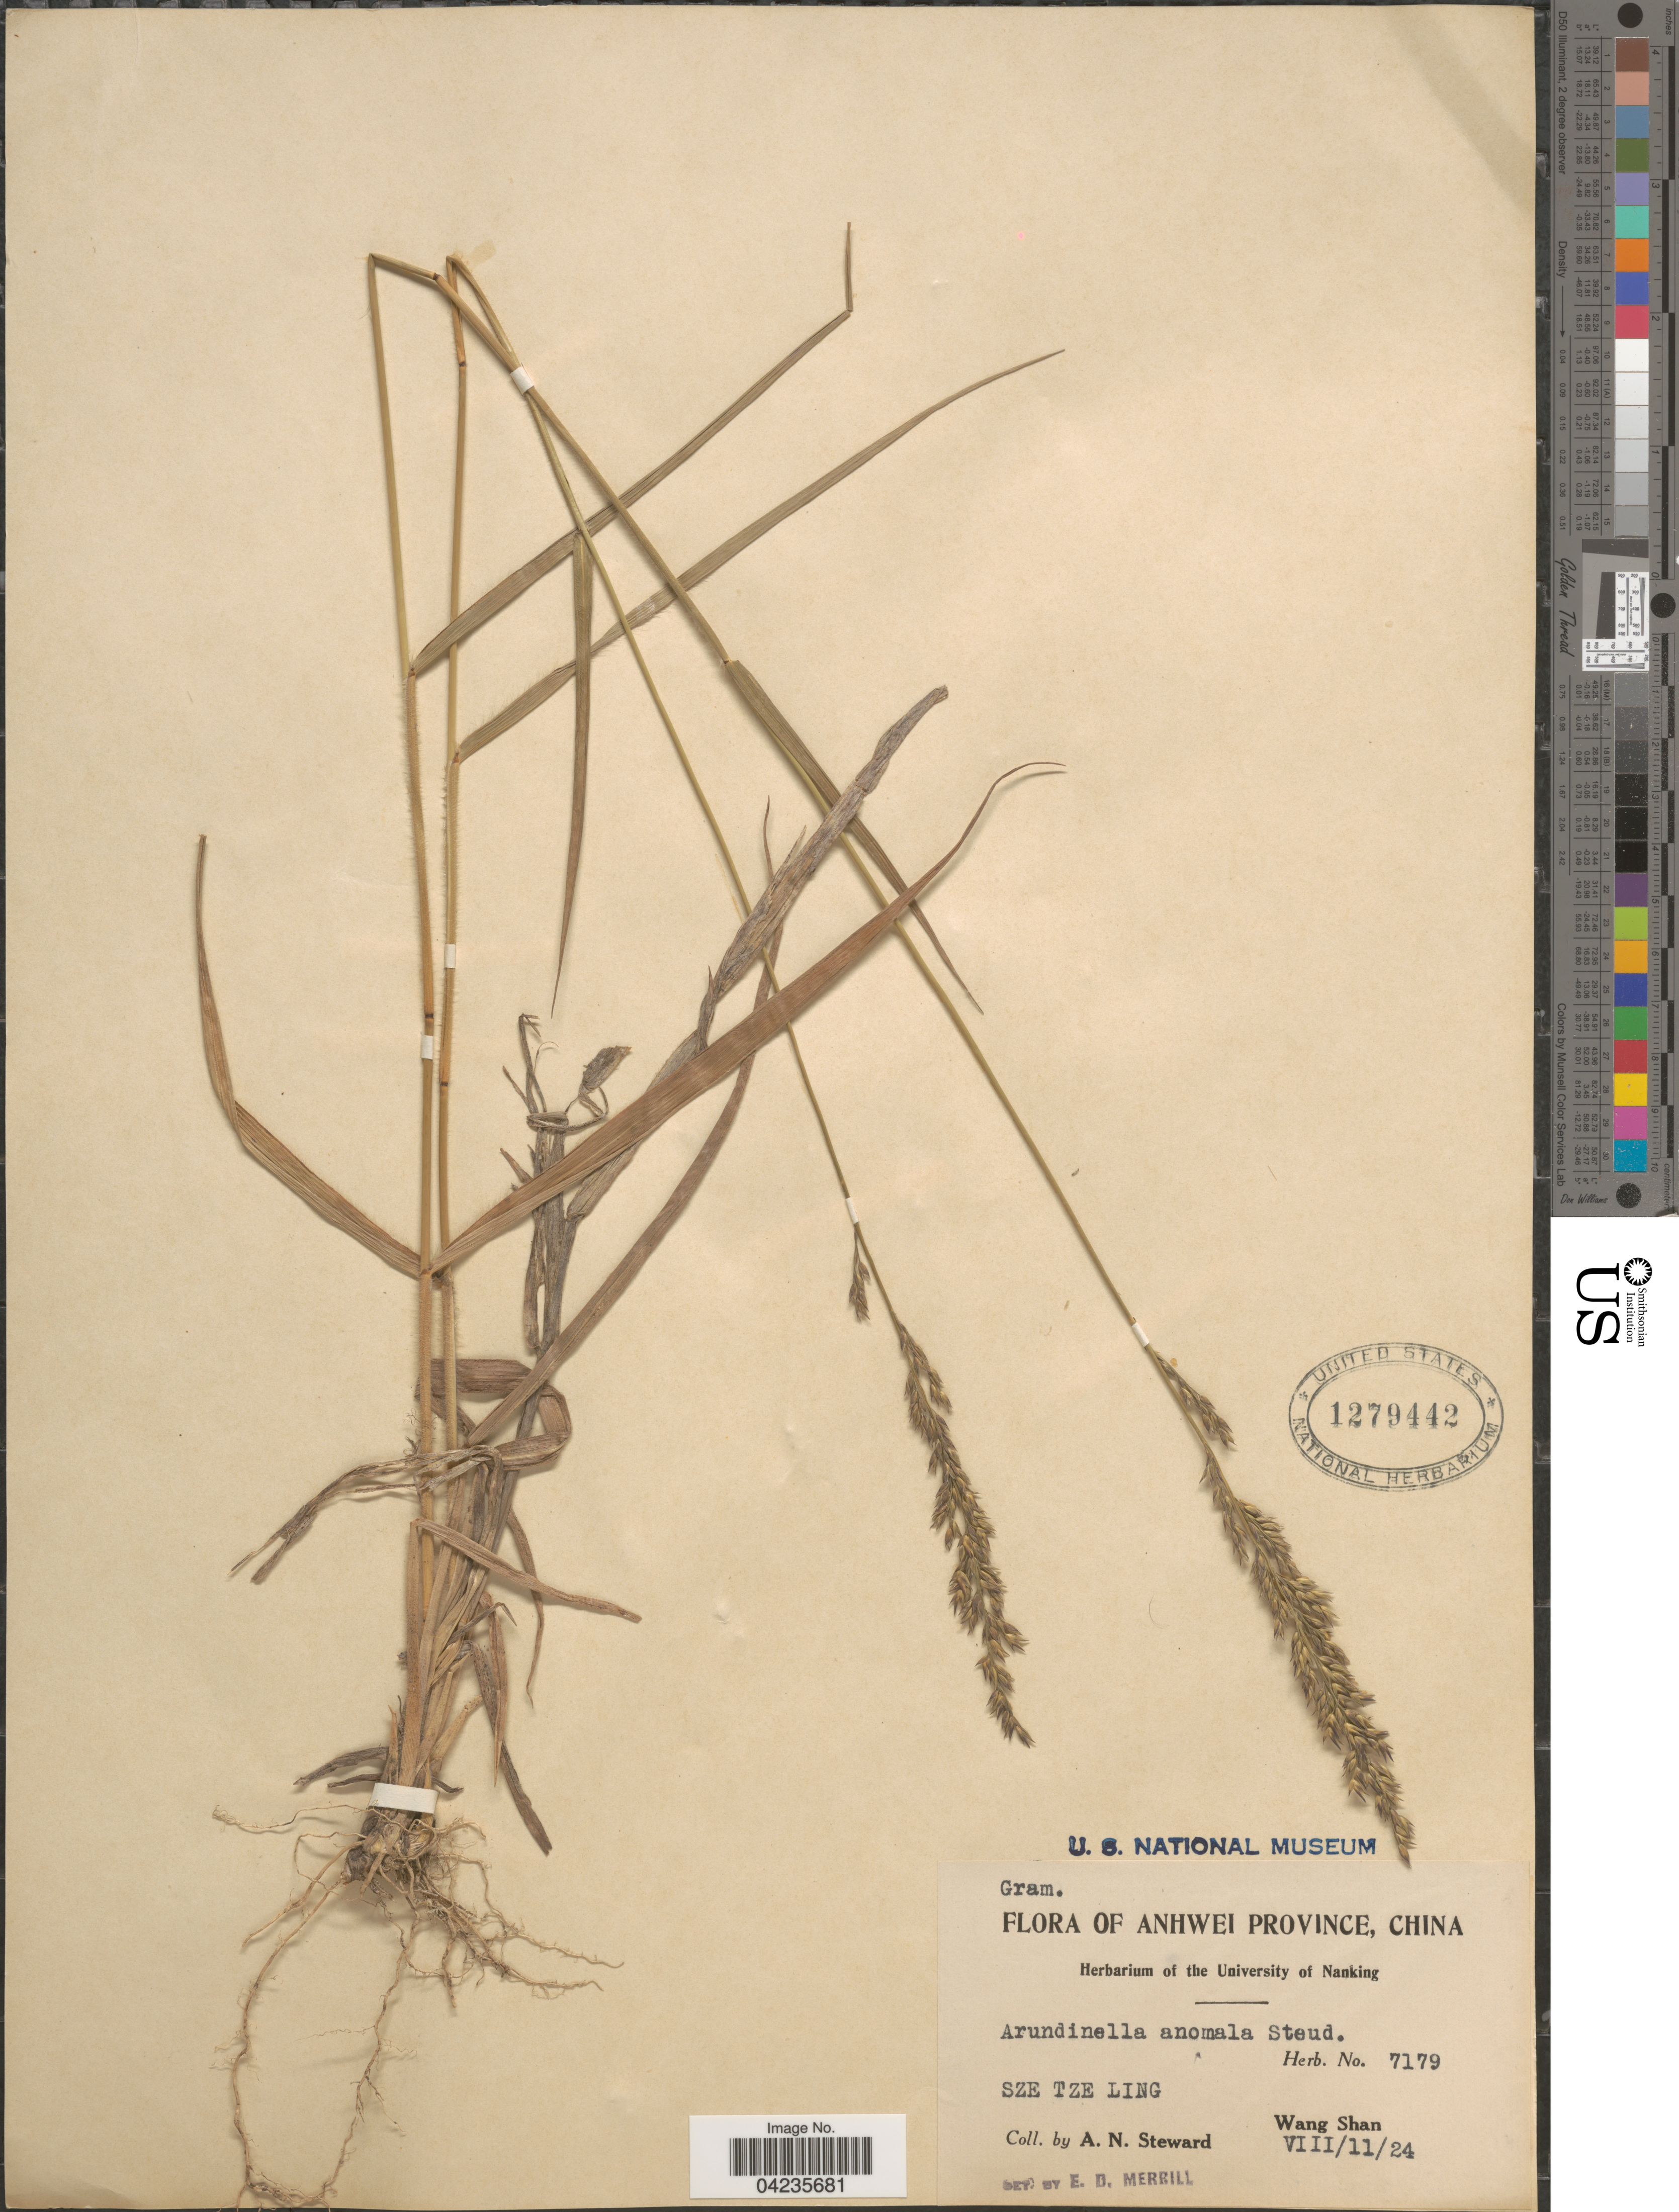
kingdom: Plantae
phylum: Tracheophyta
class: Liliopsida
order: Poales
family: Poaceae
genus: Arundinella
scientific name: Arundinella hirta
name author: (Thunb.) Tanaka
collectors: A. N. Steward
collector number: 7179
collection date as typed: Transcribed d/m/y: 24/8/11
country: China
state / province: Anhui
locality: Anhwei Province. Sze Tze Ling. Wang Shan.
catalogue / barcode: US 1279442